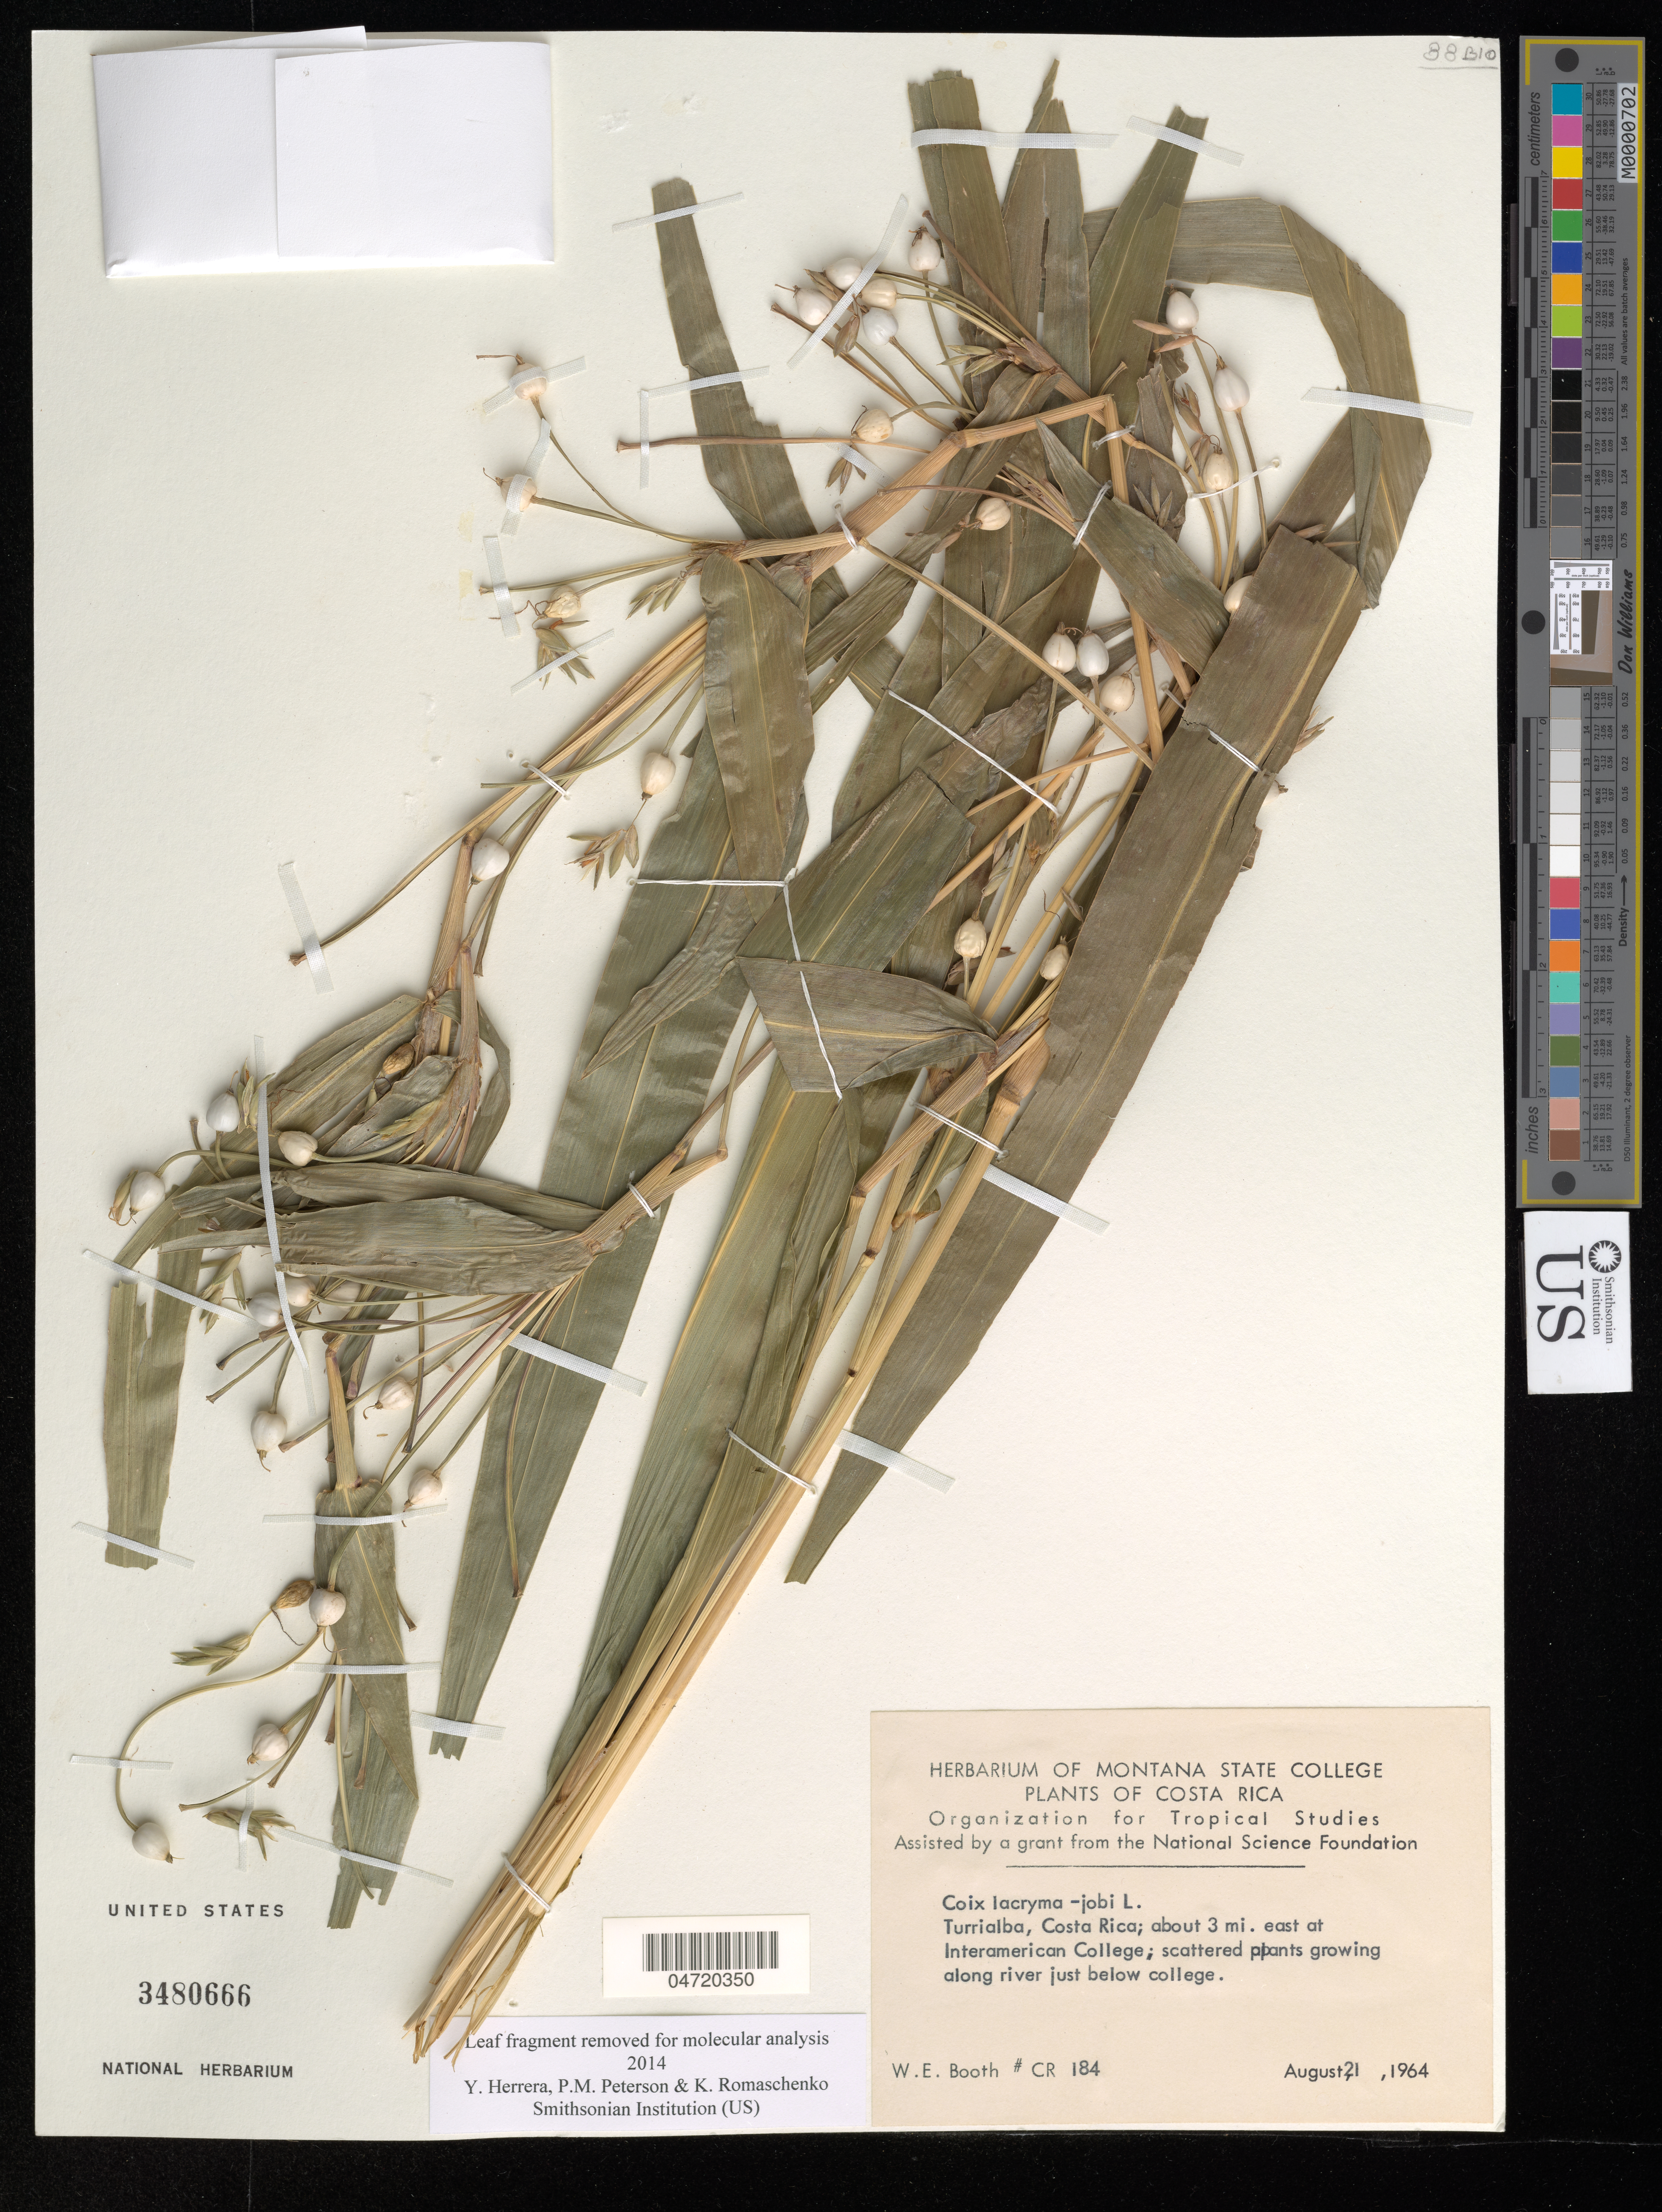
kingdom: Plantae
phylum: Tracheophyta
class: Liliopsida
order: Poales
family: Poaceae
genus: Coix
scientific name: Coix lacryma-jobi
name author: L.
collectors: W. Booth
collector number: CR184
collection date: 1964-08-21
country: Costa Rica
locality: Turrialba; about 3 mi. east at Interamerican College; along river just below college.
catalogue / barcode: US 3480666